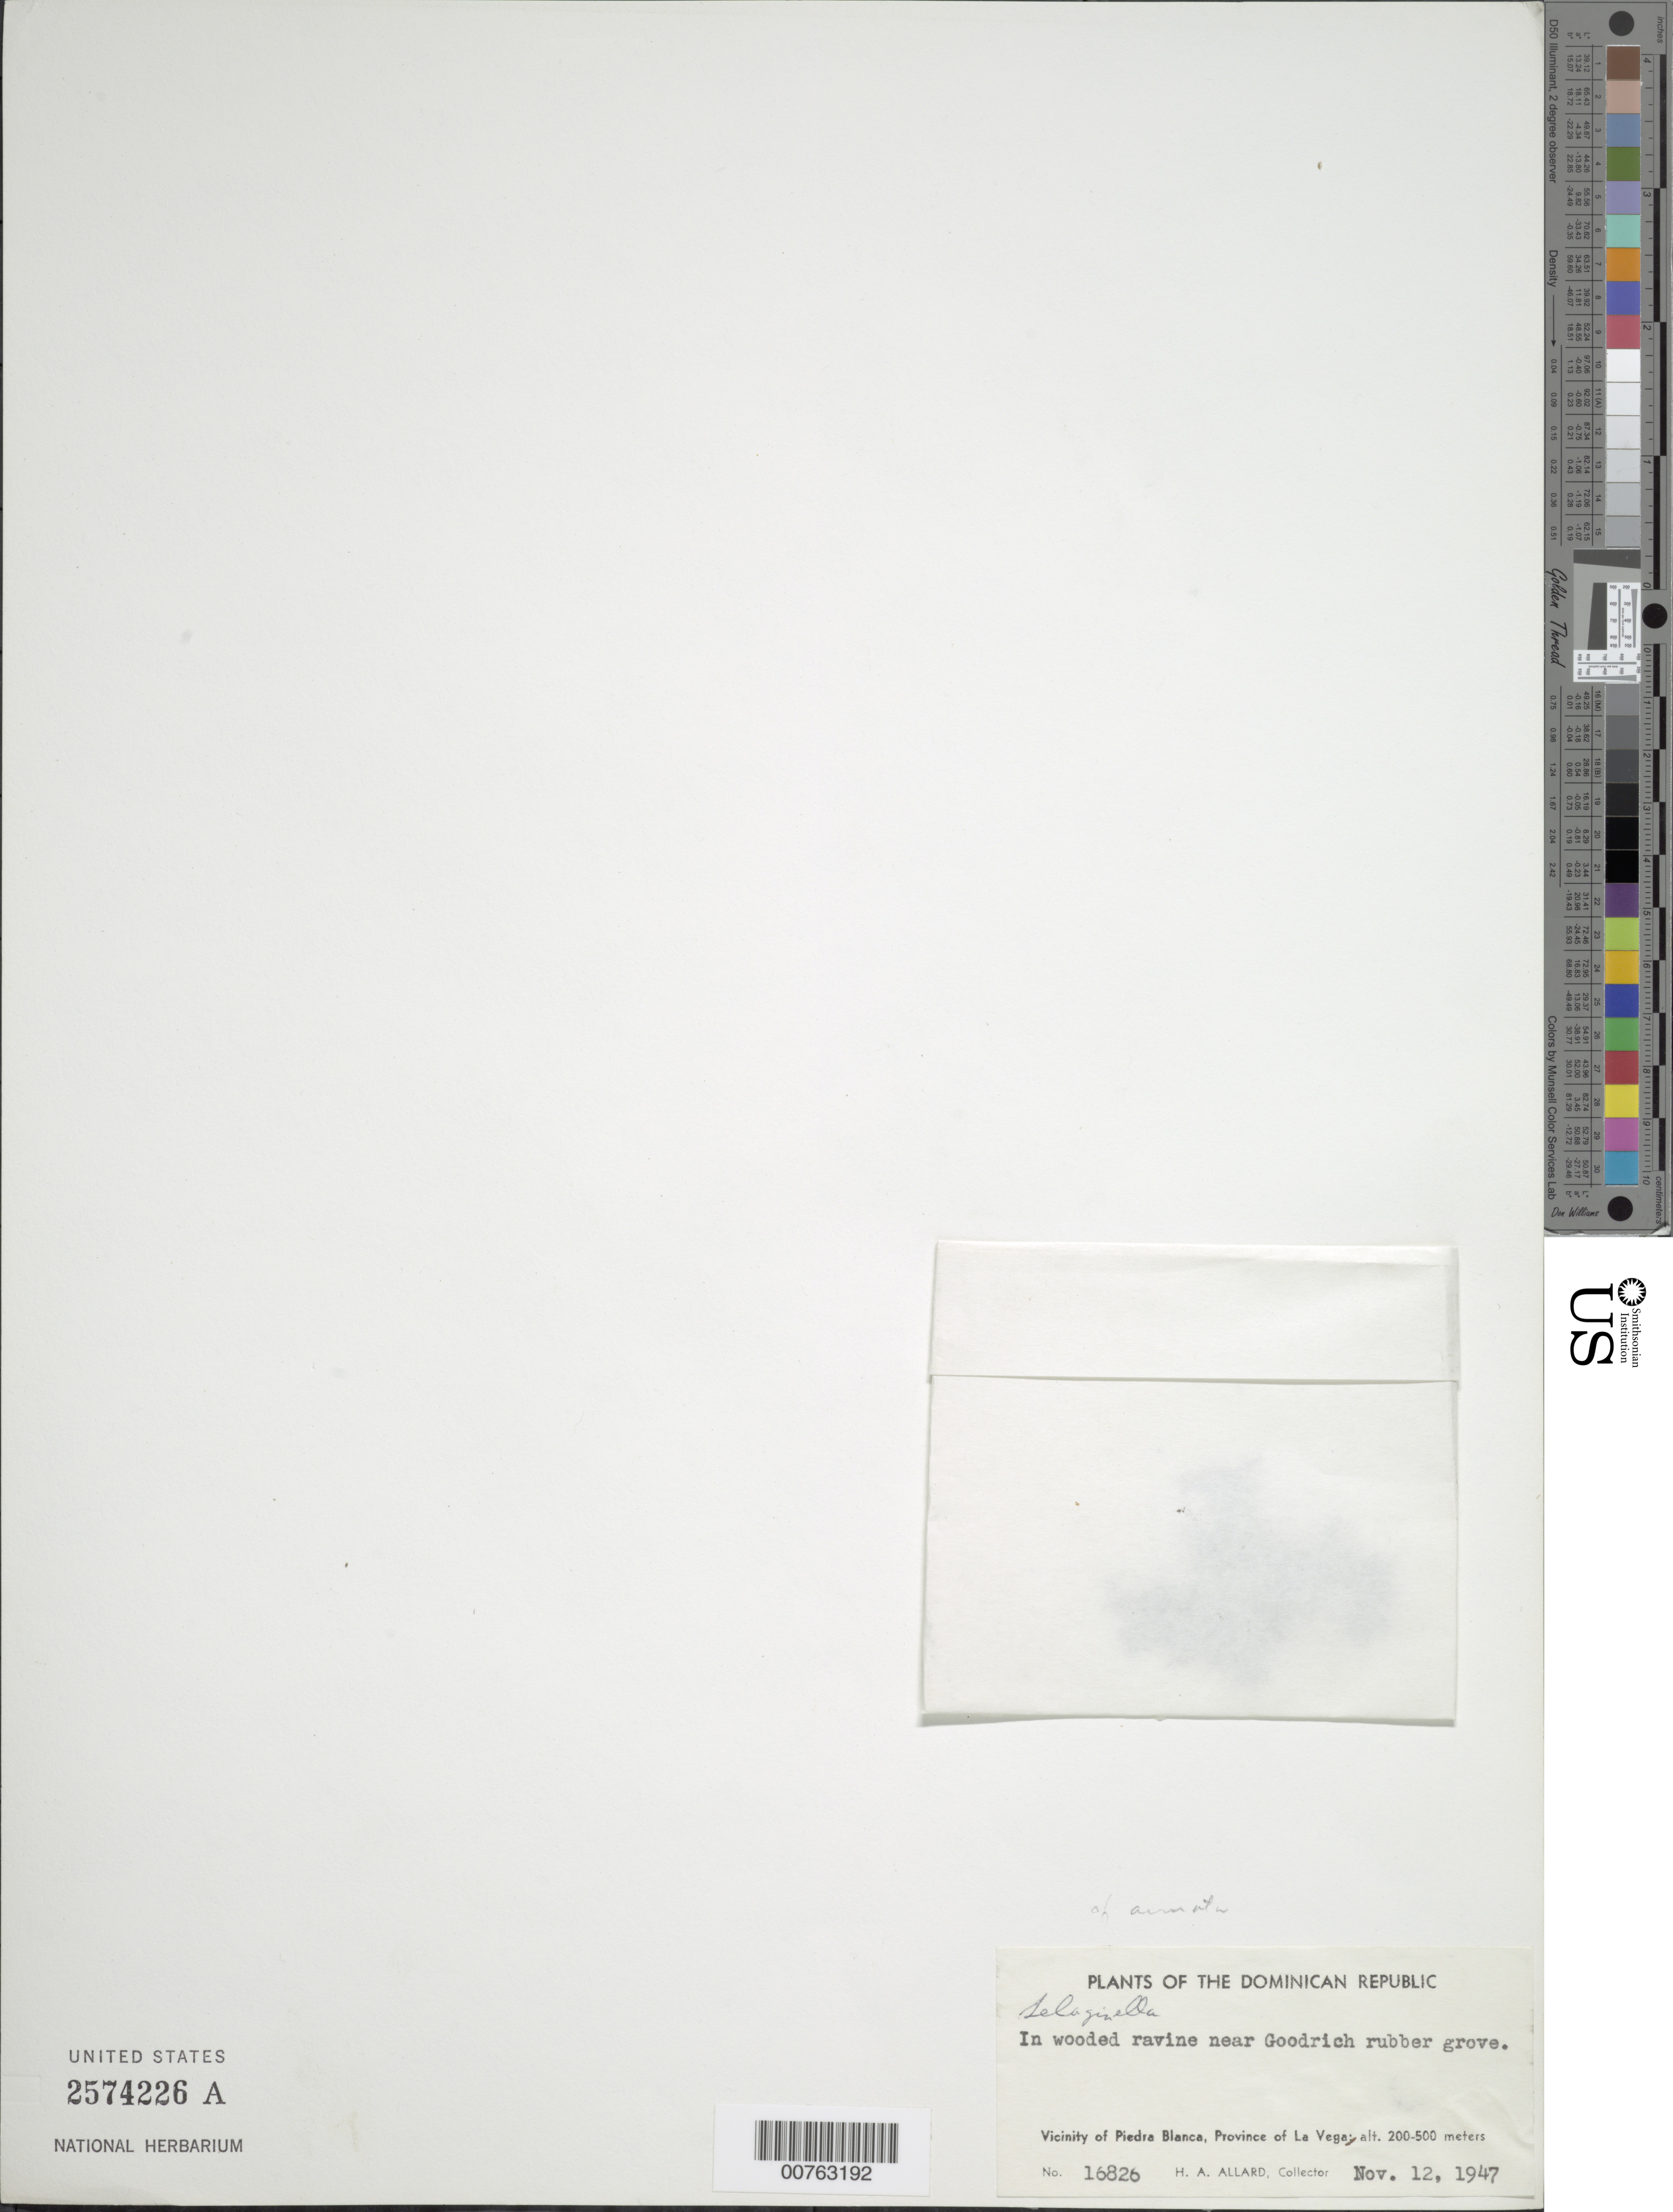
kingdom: Plantae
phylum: Tracheophyta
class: Lycopodiopsida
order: Selaginellales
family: Selaginellaceae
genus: Selaginella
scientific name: Selaginella armata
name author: Baker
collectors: H. A. Allard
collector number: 16826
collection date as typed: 12 Nov 1947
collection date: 1947-11-12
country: Dominican Republic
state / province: La Vega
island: Hispaniola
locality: Vicinity of Piedra Blanca. Near Goodrich rubber grove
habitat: Wooded ravine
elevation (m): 200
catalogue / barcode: US 2574226A